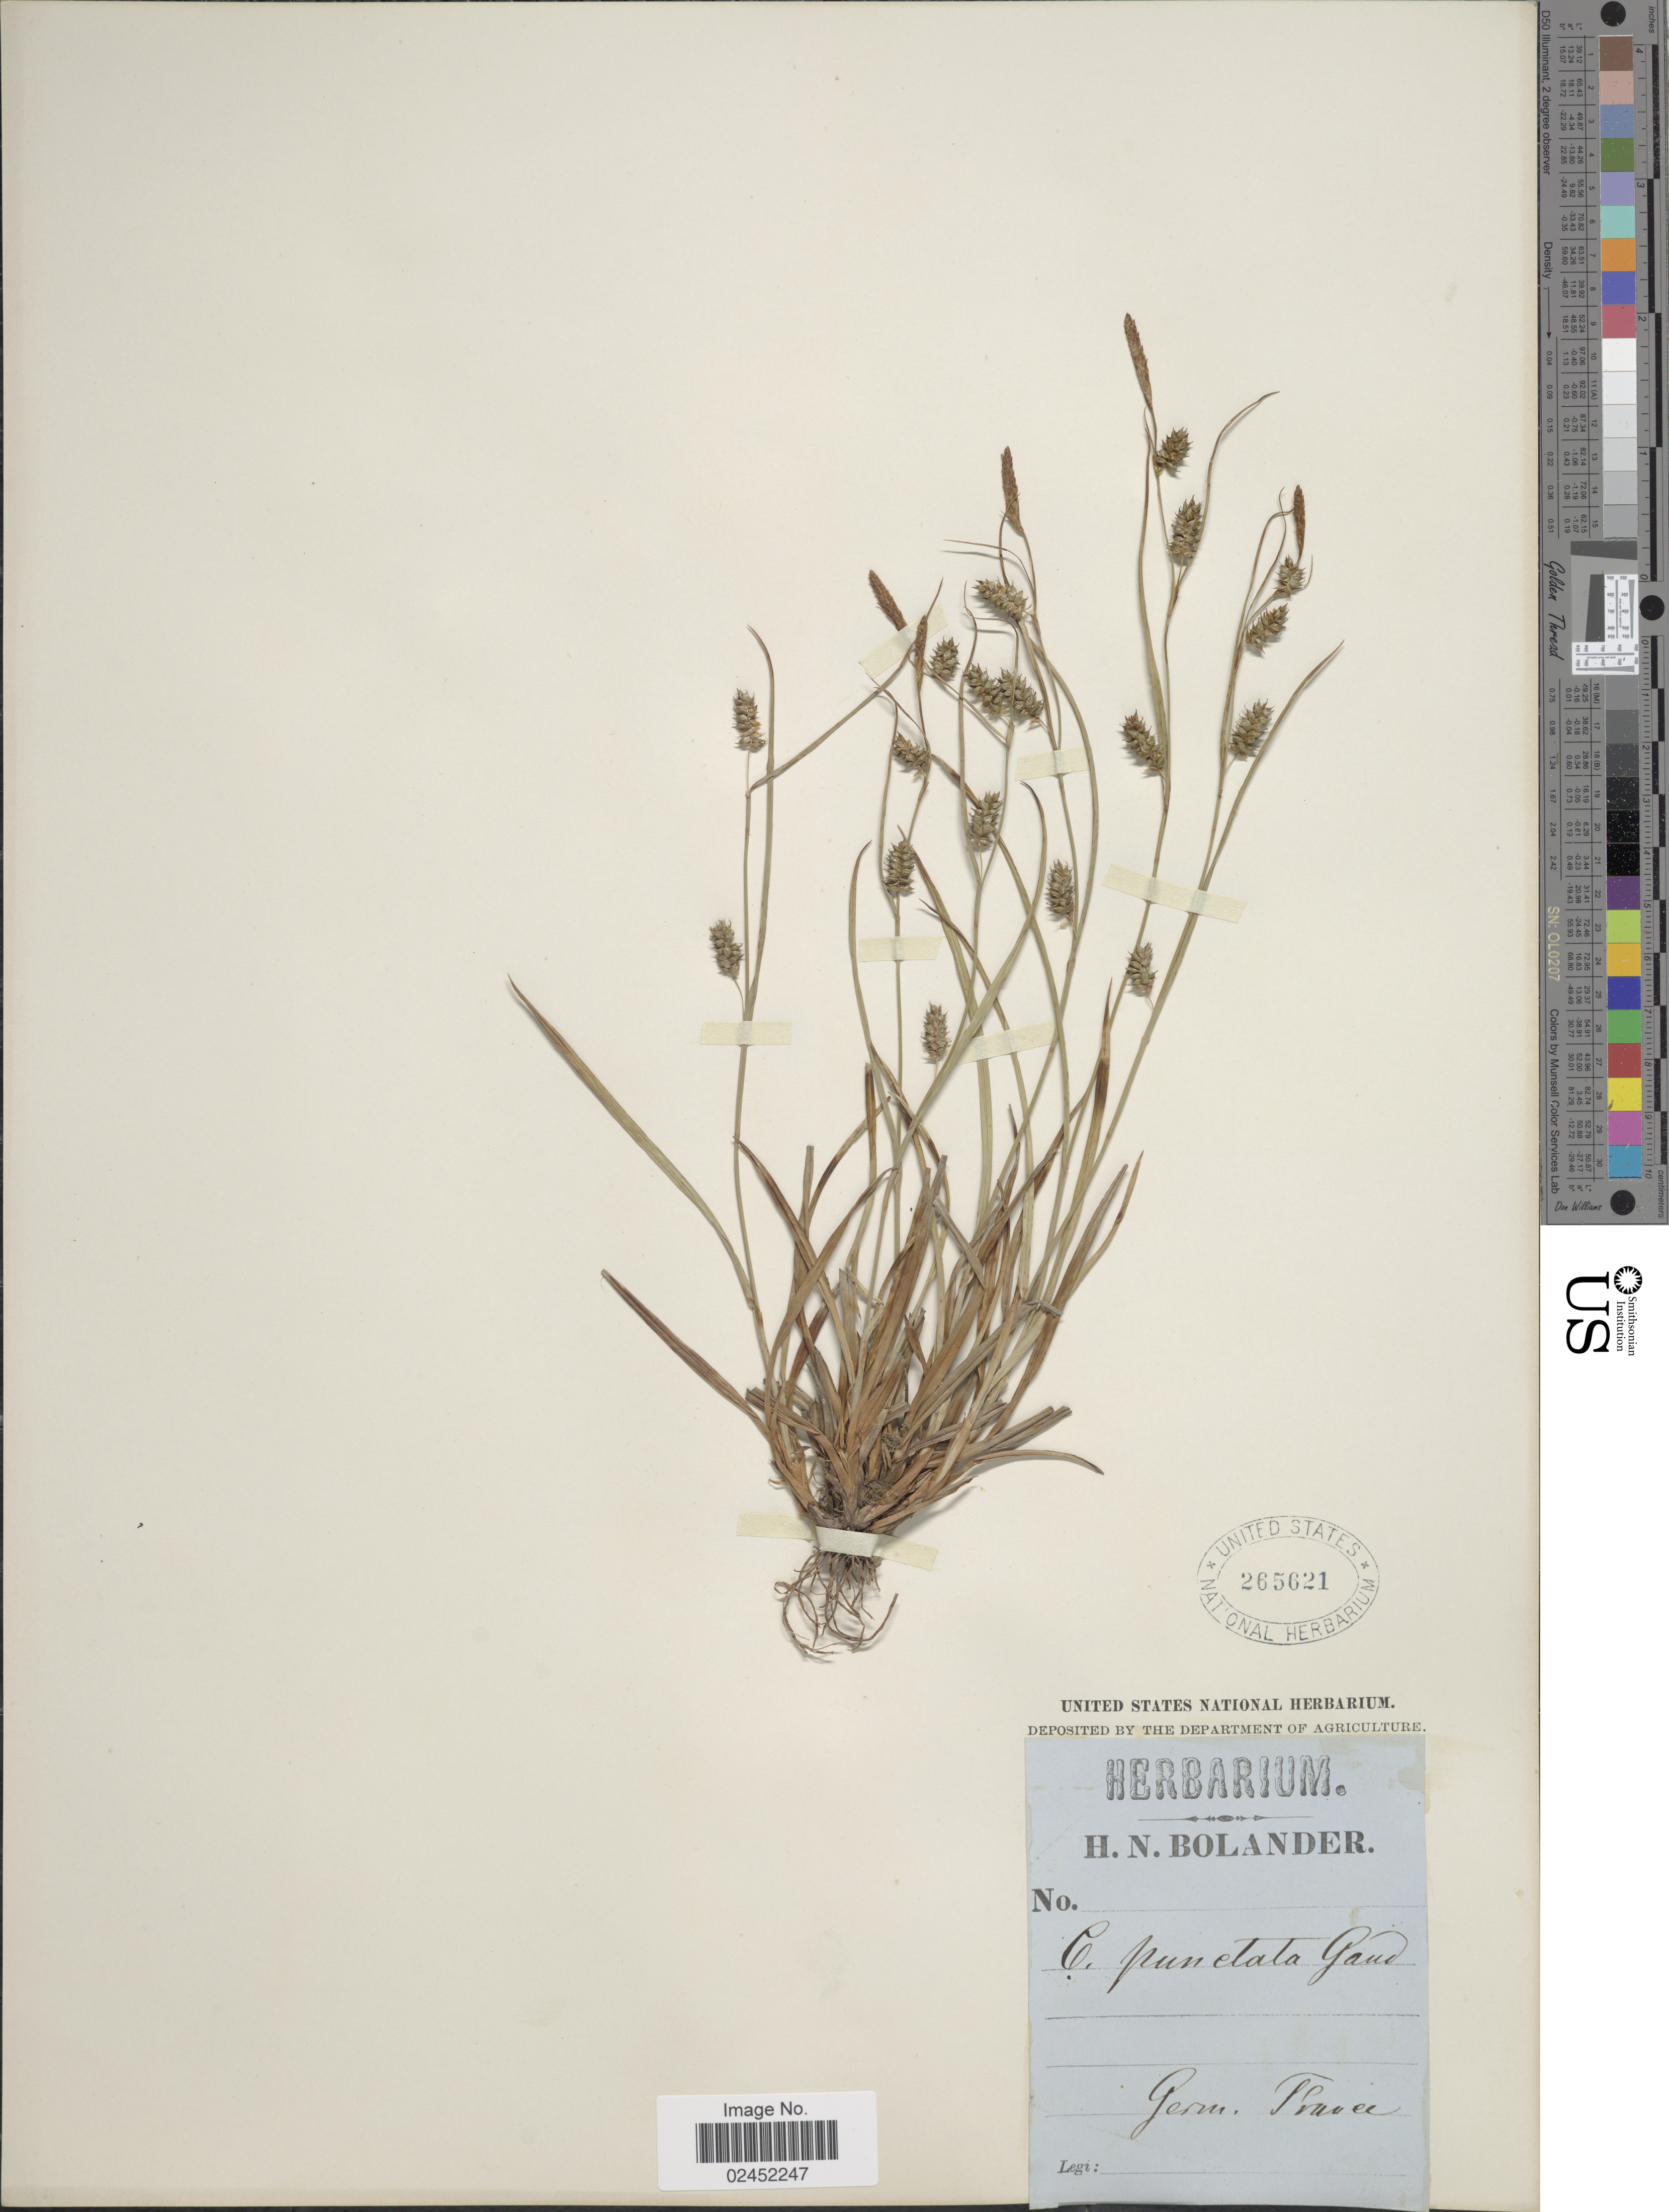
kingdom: Plantae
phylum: Tracheophyta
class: Liliopsida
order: Poales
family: Cyperaceae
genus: Carex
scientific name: Carex punctata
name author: Gaudin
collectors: H. N. Bolander (herbarium)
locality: Germ. France.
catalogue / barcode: US 265621